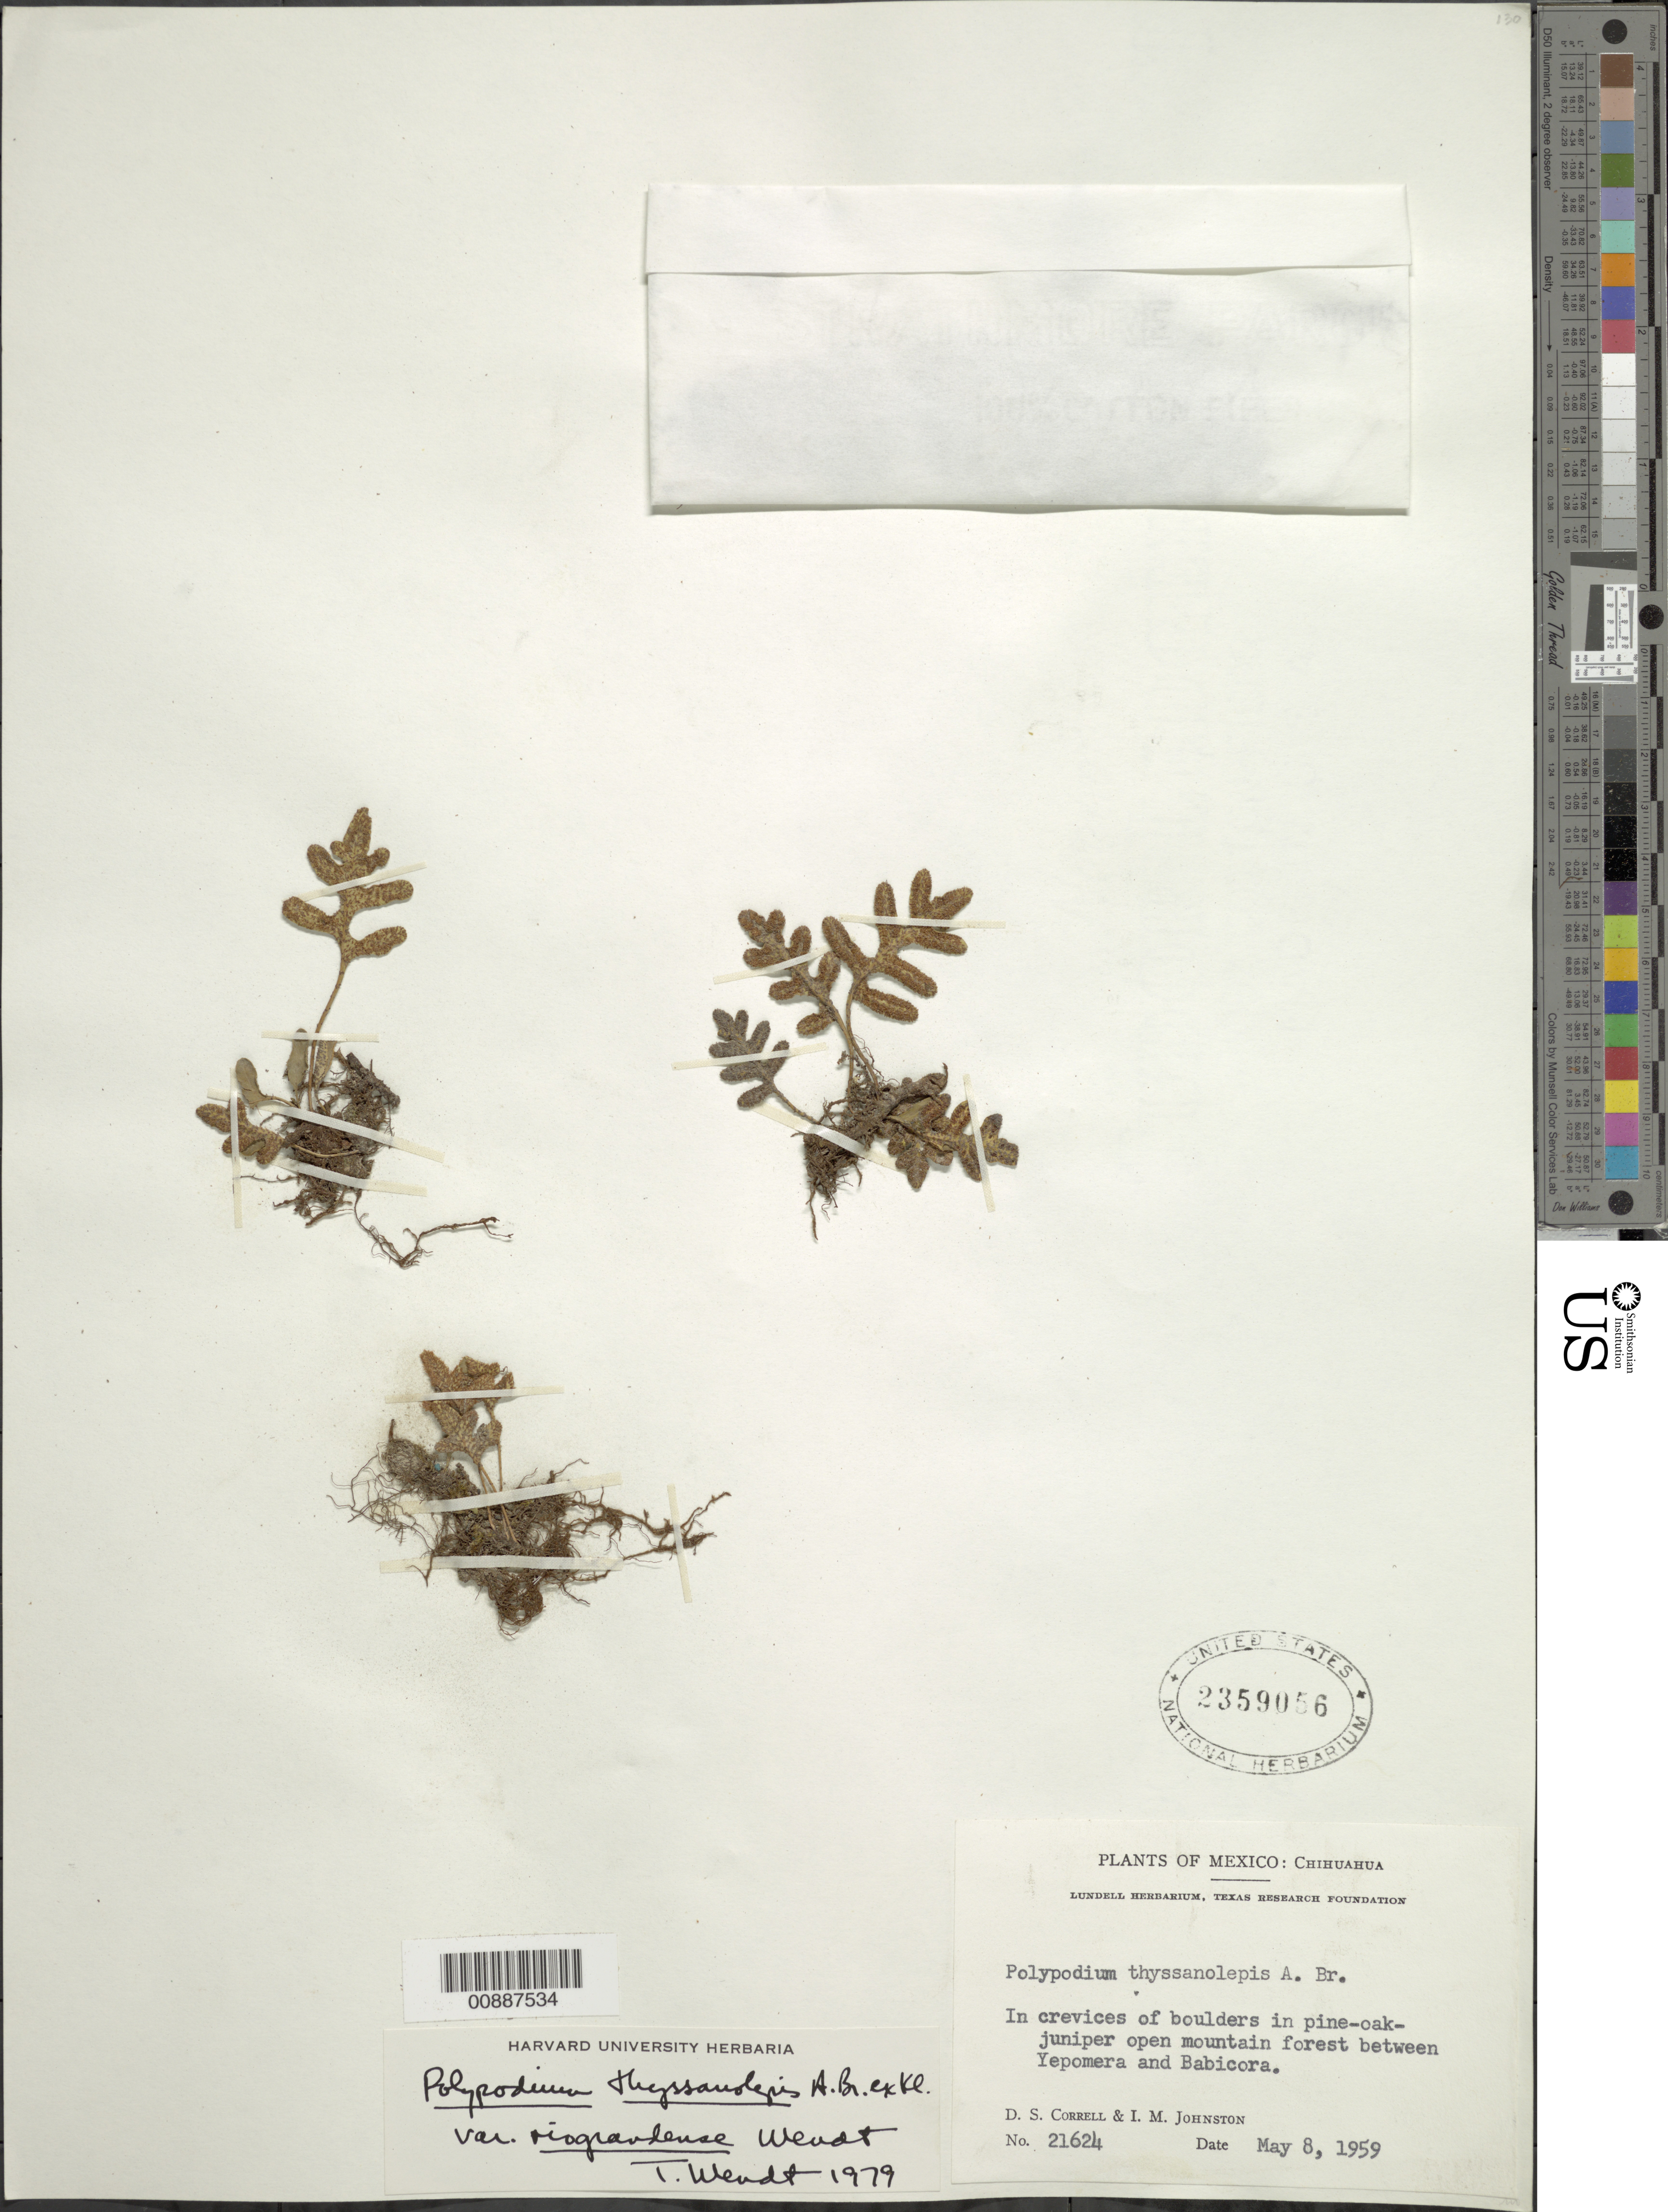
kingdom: Plantae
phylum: Tracheophyta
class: Polypodiopsida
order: Polypodiales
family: Polypodiaceae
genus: Pleopeltis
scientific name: Pleopeltis thyssanolepis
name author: (A. Braun ex Klotzsch) E.G. Andrews & Windham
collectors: D. S. Correll & I.M. Johnston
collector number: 21624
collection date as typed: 08 May 1959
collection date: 1959-05-08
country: Mexico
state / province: Chihuahua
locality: Between Yepomera and Babicora.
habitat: In crevices of boulders in pine-oak-juniper open mountain forest.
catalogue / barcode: US 2359056